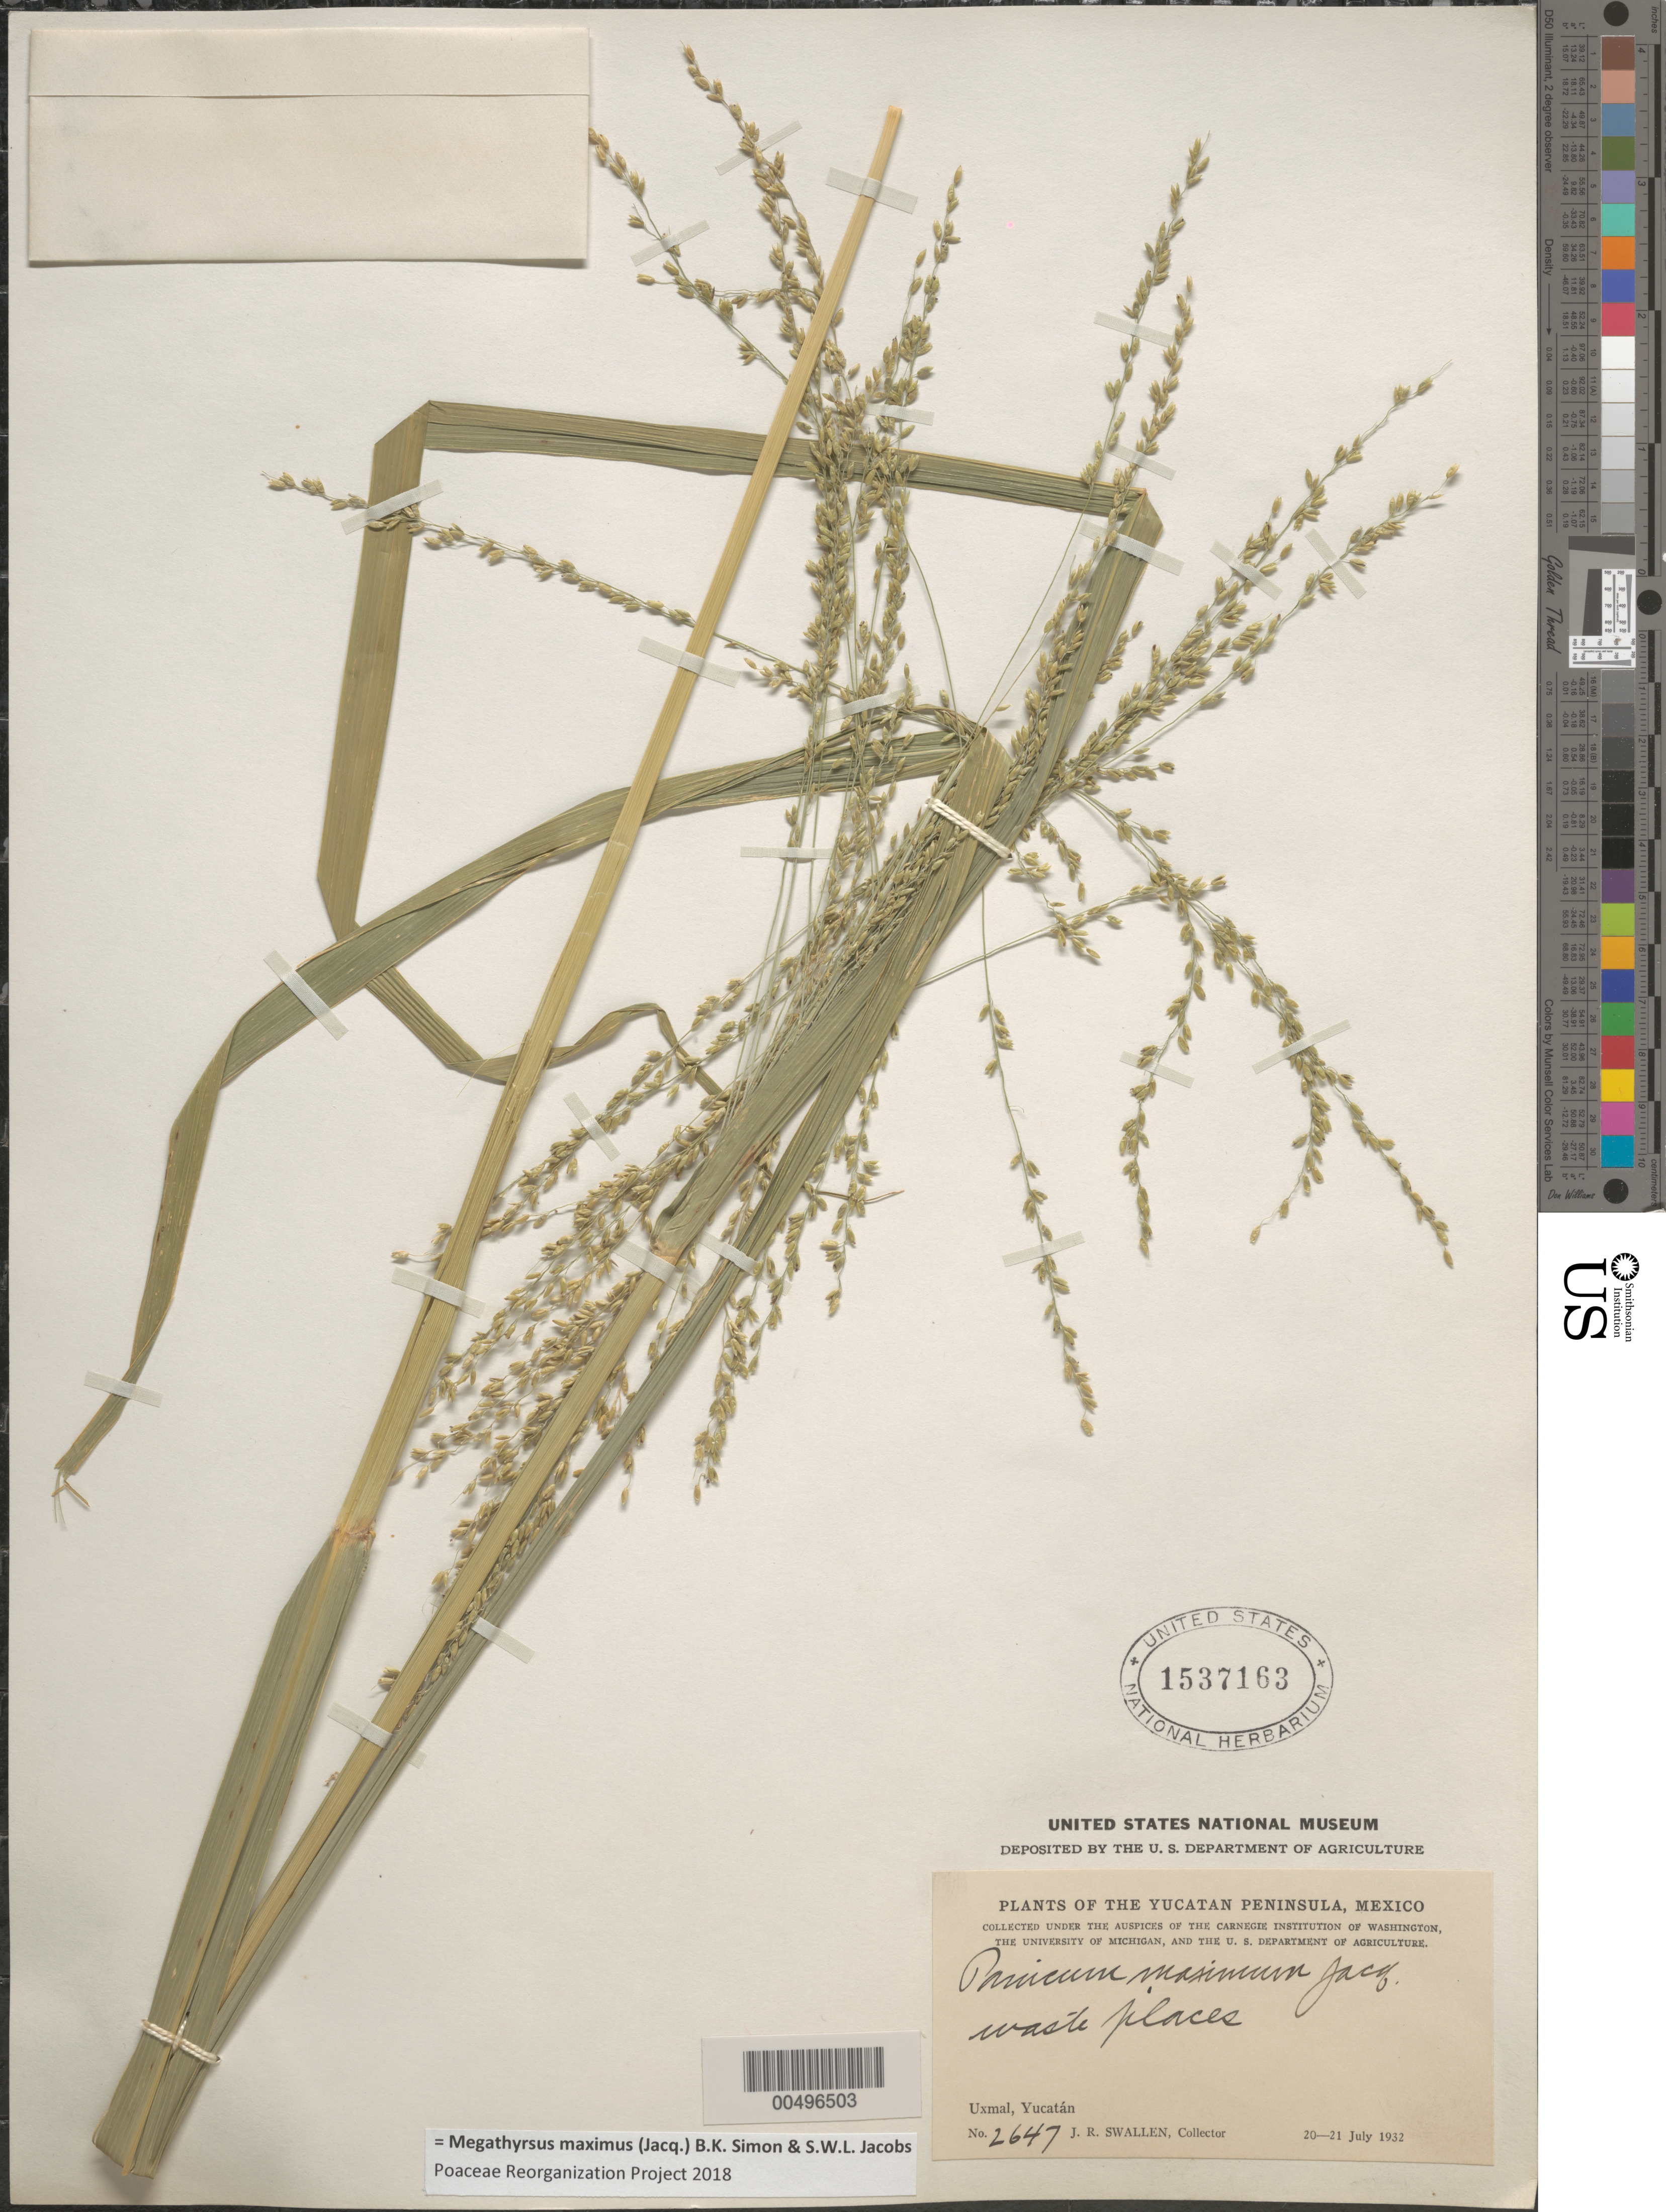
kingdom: Plantae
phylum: Tracheophyta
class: Liliopsida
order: Poales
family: Poaceae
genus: Megathyrsus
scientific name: Megathyrsus maximus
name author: (Jacq.) B.K. Simon & S.W.L. Jacobs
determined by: Poaceae Reorganization Project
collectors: J. R. Swallen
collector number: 2647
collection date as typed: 20 Jul 1932 to 21 Jul 1932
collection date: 1932-07-20/1932-07-21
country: Mexico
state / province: Yucatan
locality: Yucatan Peninsula, Uxmal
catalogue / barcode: US 1537163